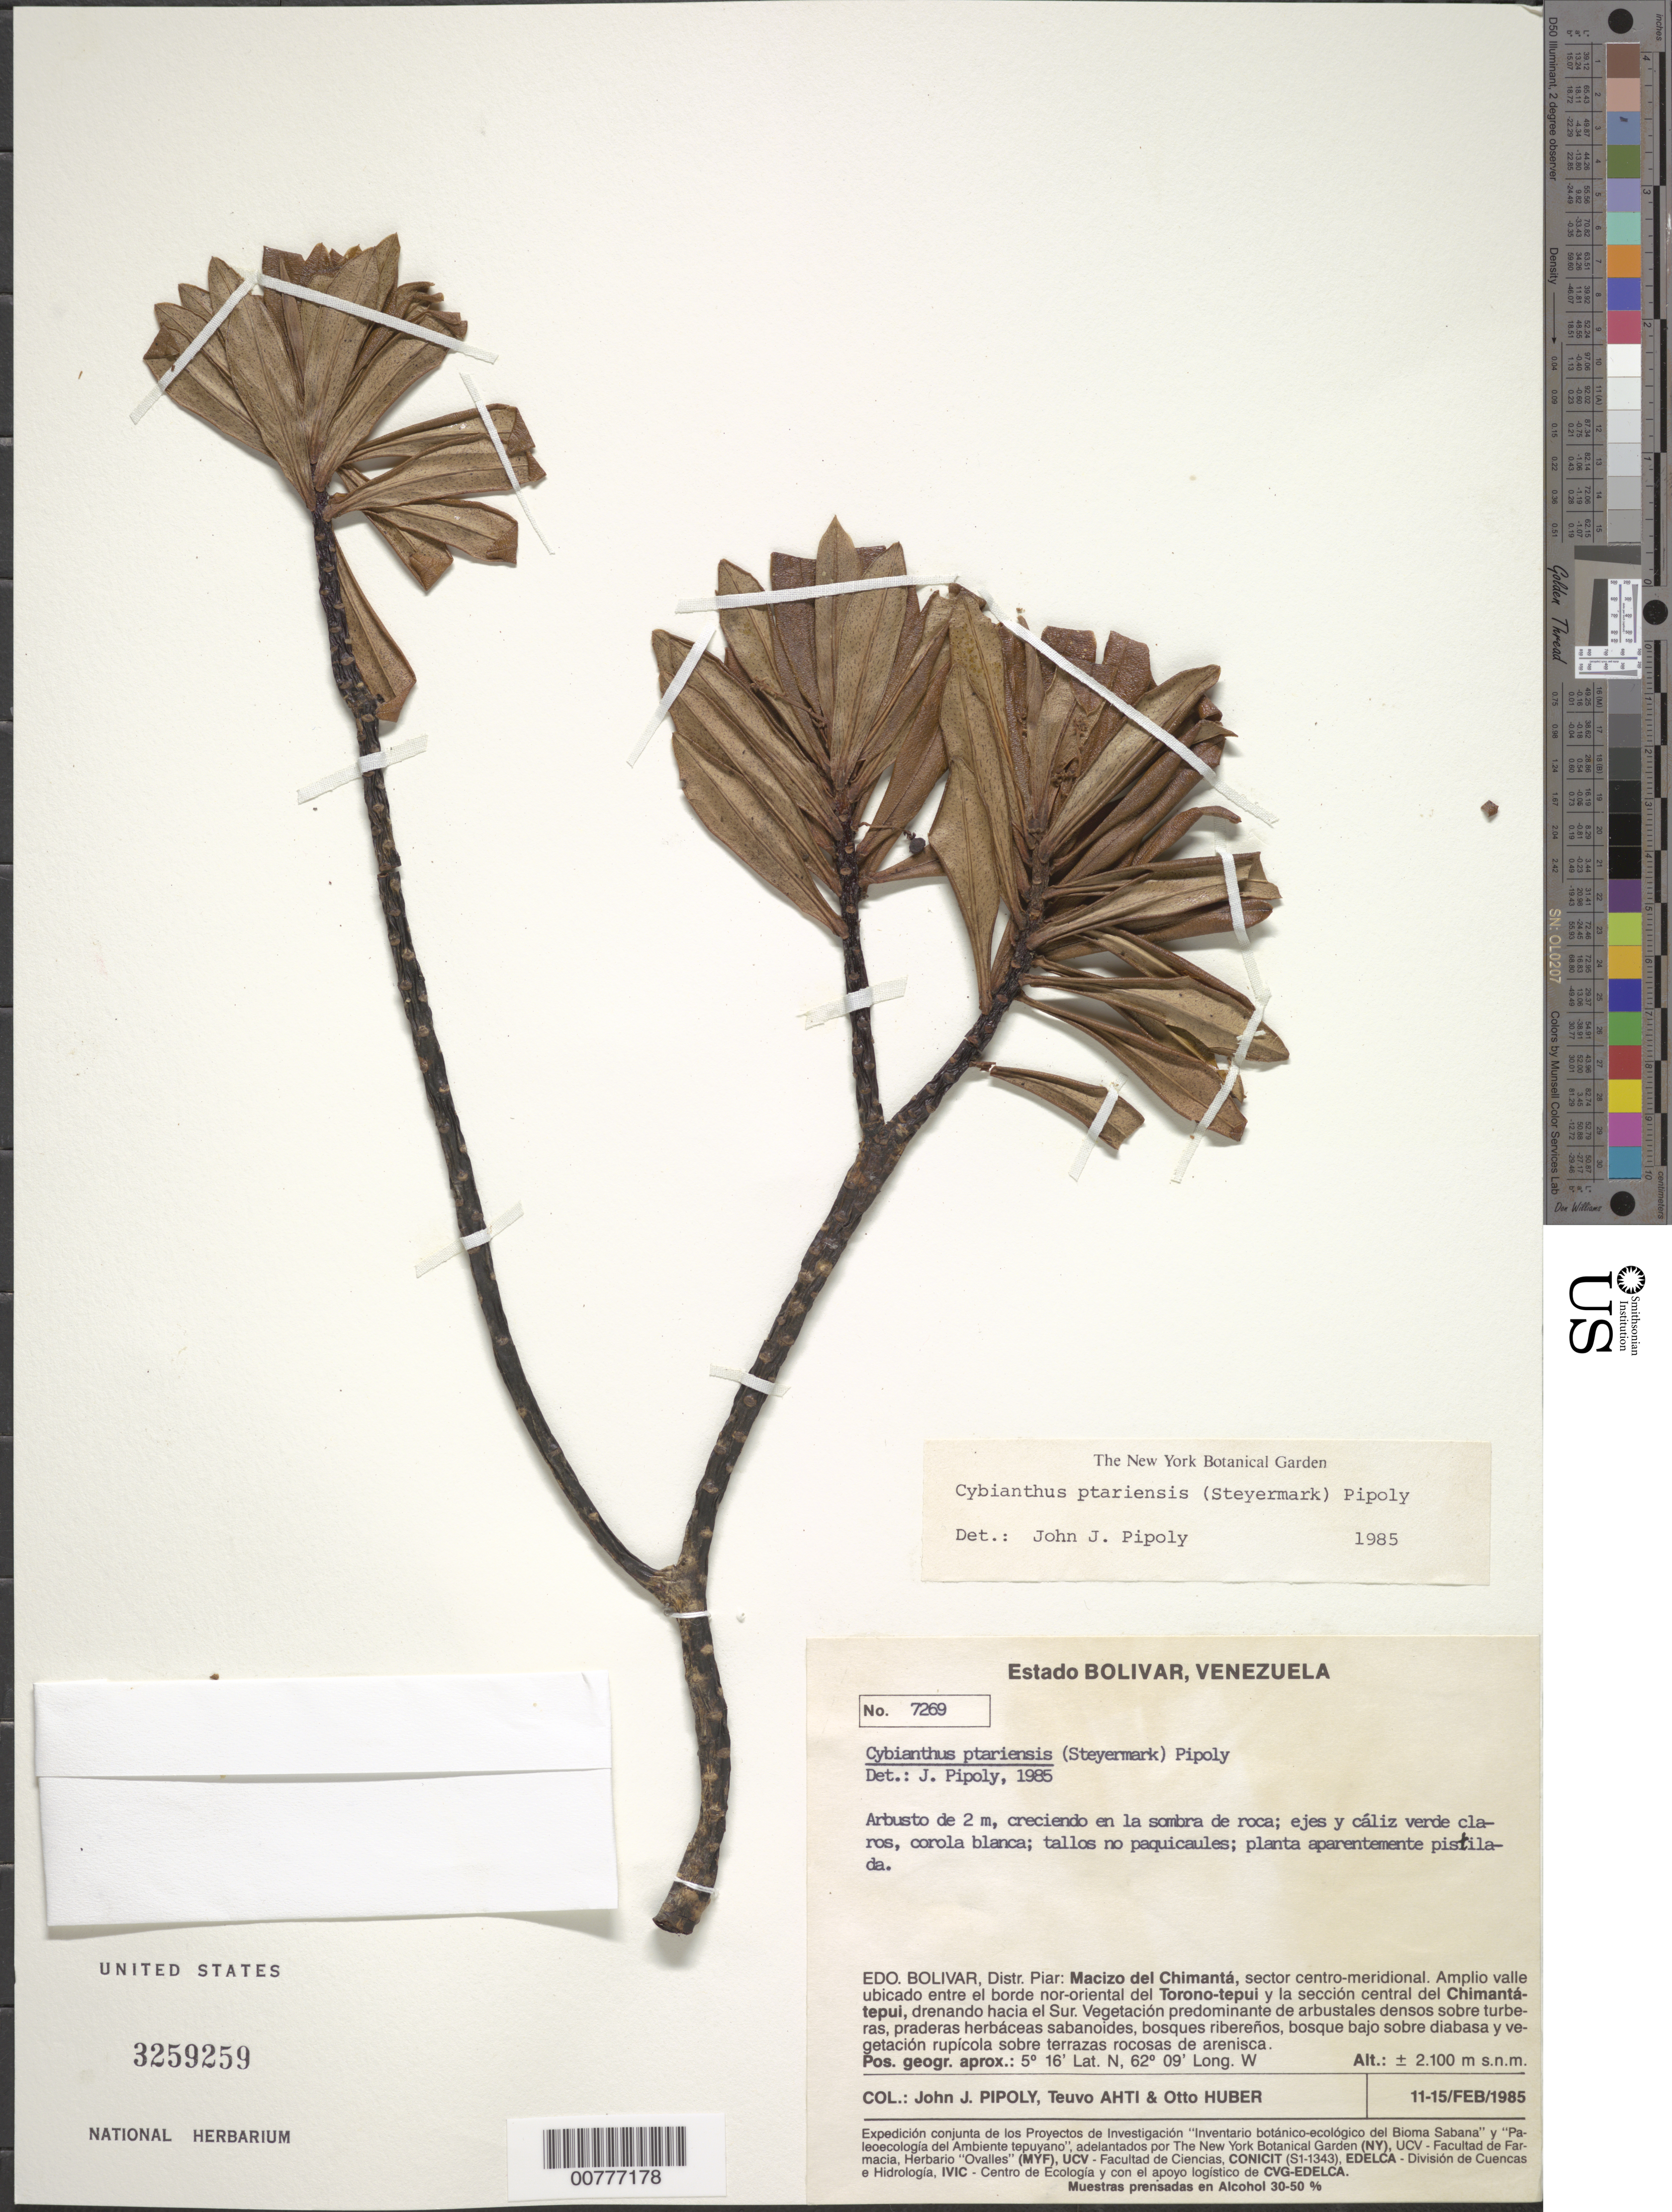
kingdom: Plantae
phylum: Tracheophyta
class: Magnoliopsida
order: Ericales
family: Primulaceae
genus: Cybianthus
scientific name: Cybianthus ptariensis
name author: (Steyerm.) Pipoly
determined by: Pipoly, J. J., III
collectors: J. J. Pipoly, T. T. Ahti & O. Huber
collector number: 7269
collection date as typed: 11-Feb-85 to 15-Feb-85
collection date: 1985-02-11/1985-02-15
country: Venezuela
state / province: Bolívar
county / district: Piar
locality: Macizo del Chimantá, sector centro-meridional; wide valley between the northwest side of the Torono-tepuí and the middle section of the Chimantá-tepuí, draining from the south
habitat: Vegetación predominante de arbustales denso sobre turberas, praderas herbáceas sabanoides, bosques ribereños, bosque bajo sobre diabasa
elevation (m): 2100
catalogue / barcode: US 3259259